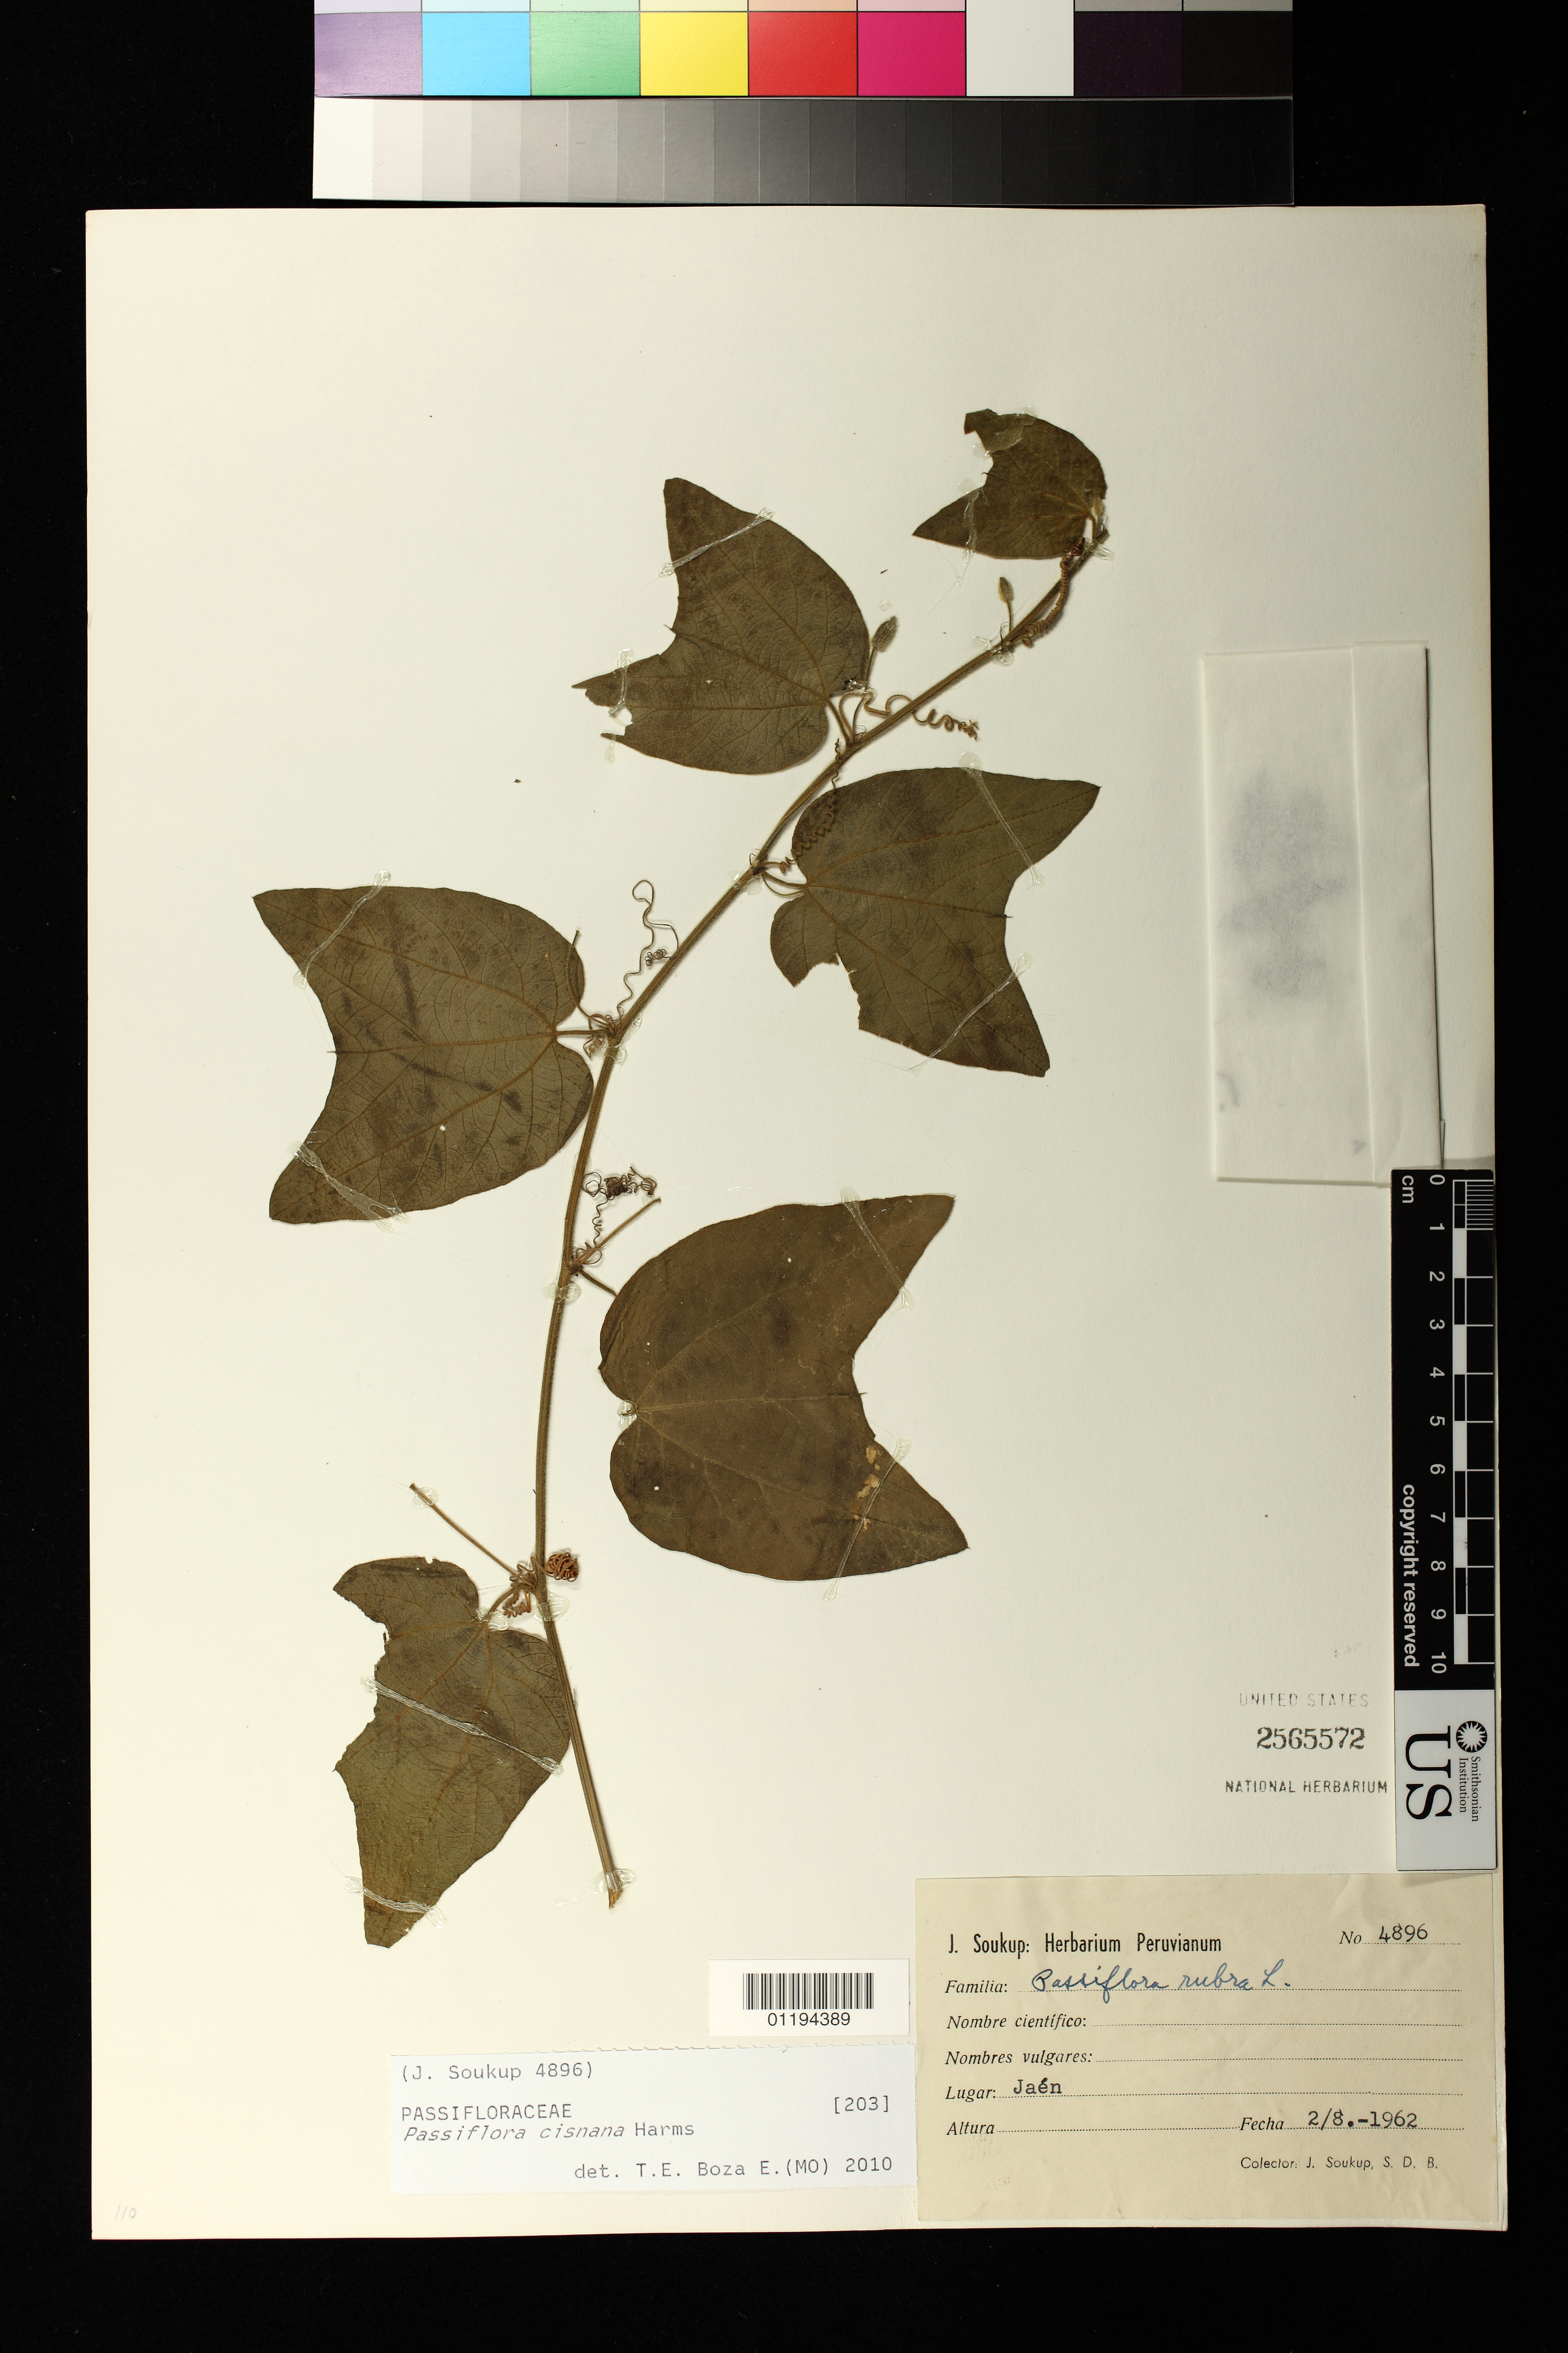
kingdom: Plantae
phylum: Tracheophyta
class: Magnoliopsida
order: Malpighiales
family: Passifloraceae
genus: Passiflora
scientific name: Passiflora cisnana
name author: Harms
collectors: J. J. Soukup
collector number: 4896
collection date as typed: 08 Feb 1962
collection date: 1962-02-08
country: Peru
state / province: Cajamarca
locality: Jaén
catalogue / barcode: US 2565572